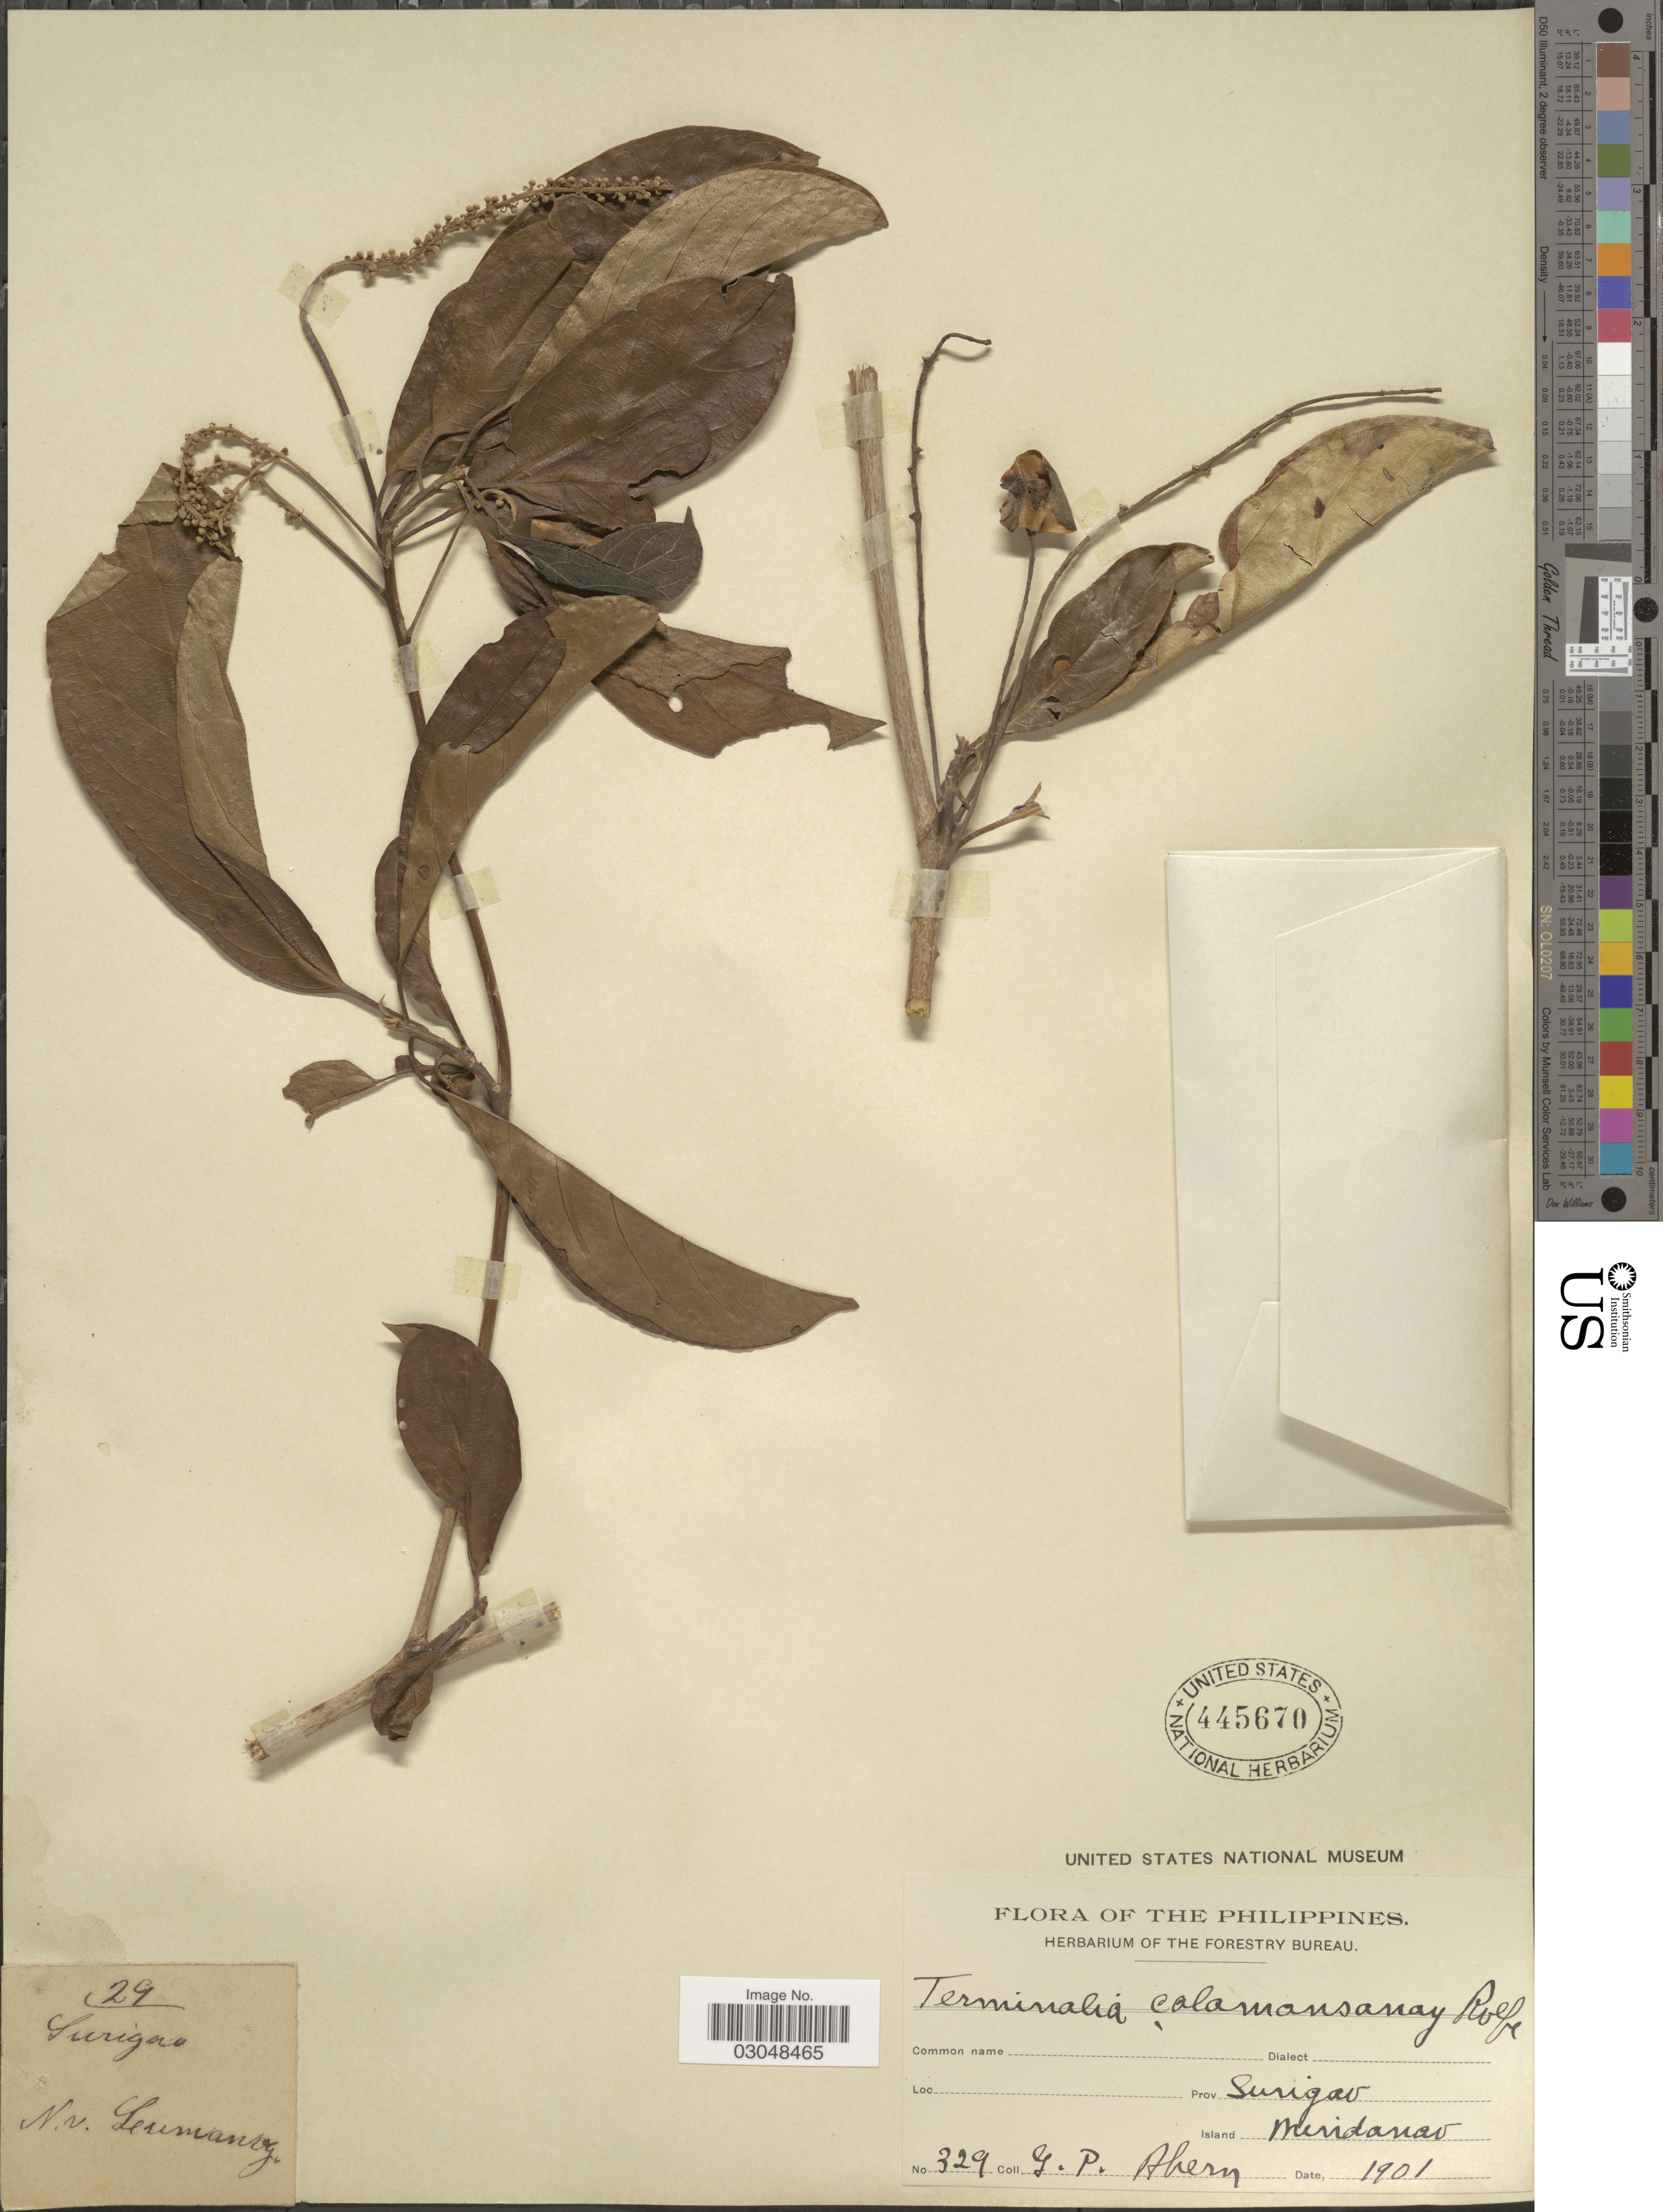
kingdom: Plantae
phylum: Tracheophyta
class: Magnoliopsida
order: Myrtales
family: Combretaceae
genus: Terminalia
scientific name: Terminalia calamansanai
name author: (Blanco) Rolfe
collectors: G. Ahern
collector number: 329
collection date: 1901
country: Philippines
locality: Prov. Surigao, Island Meridanao.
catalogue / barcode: US 445670